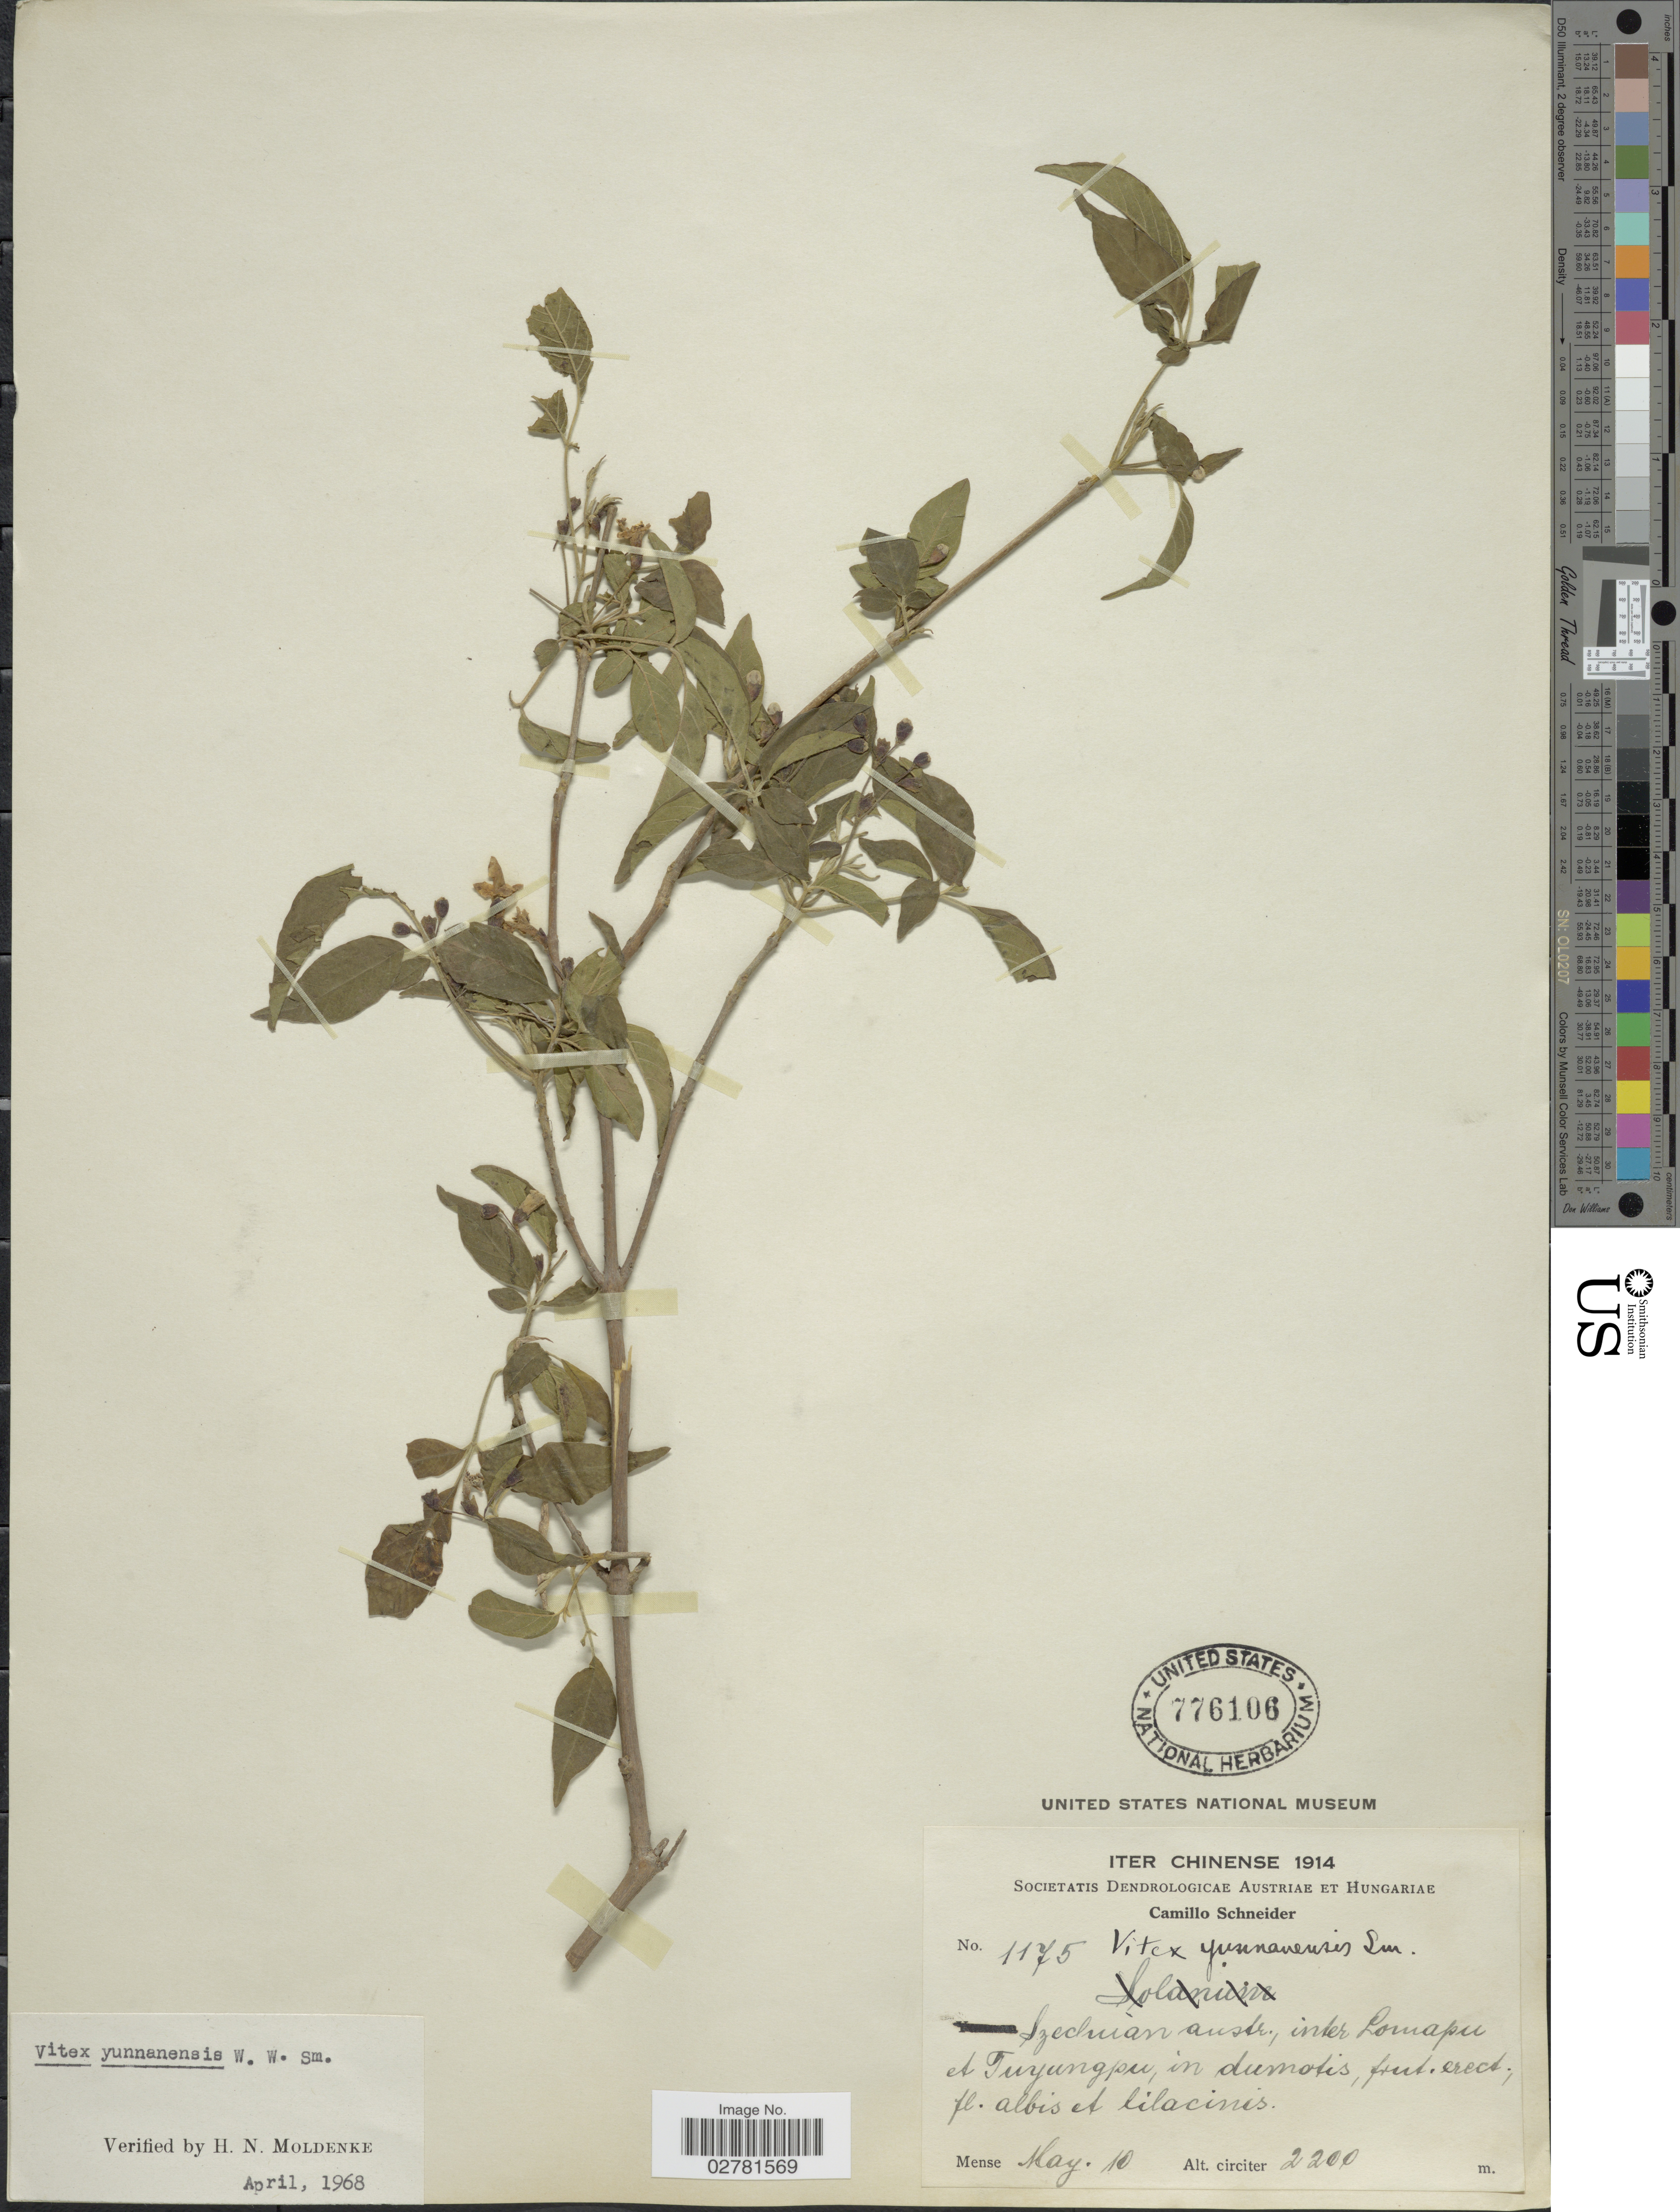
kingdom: Plantae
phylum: Tracheophyta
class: Magnoliopsida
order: Lamiales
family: Lamiaceae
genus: Vitex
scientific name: Vitex yunnanensis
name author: W.W. Sm.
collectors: C. K. Schneider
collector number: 1175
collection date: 1914-05-10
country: China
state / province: Sichuan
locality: Szechuan austr., inter Lomapu et Tuyungpu.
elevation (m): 2200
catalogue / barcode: US 776106